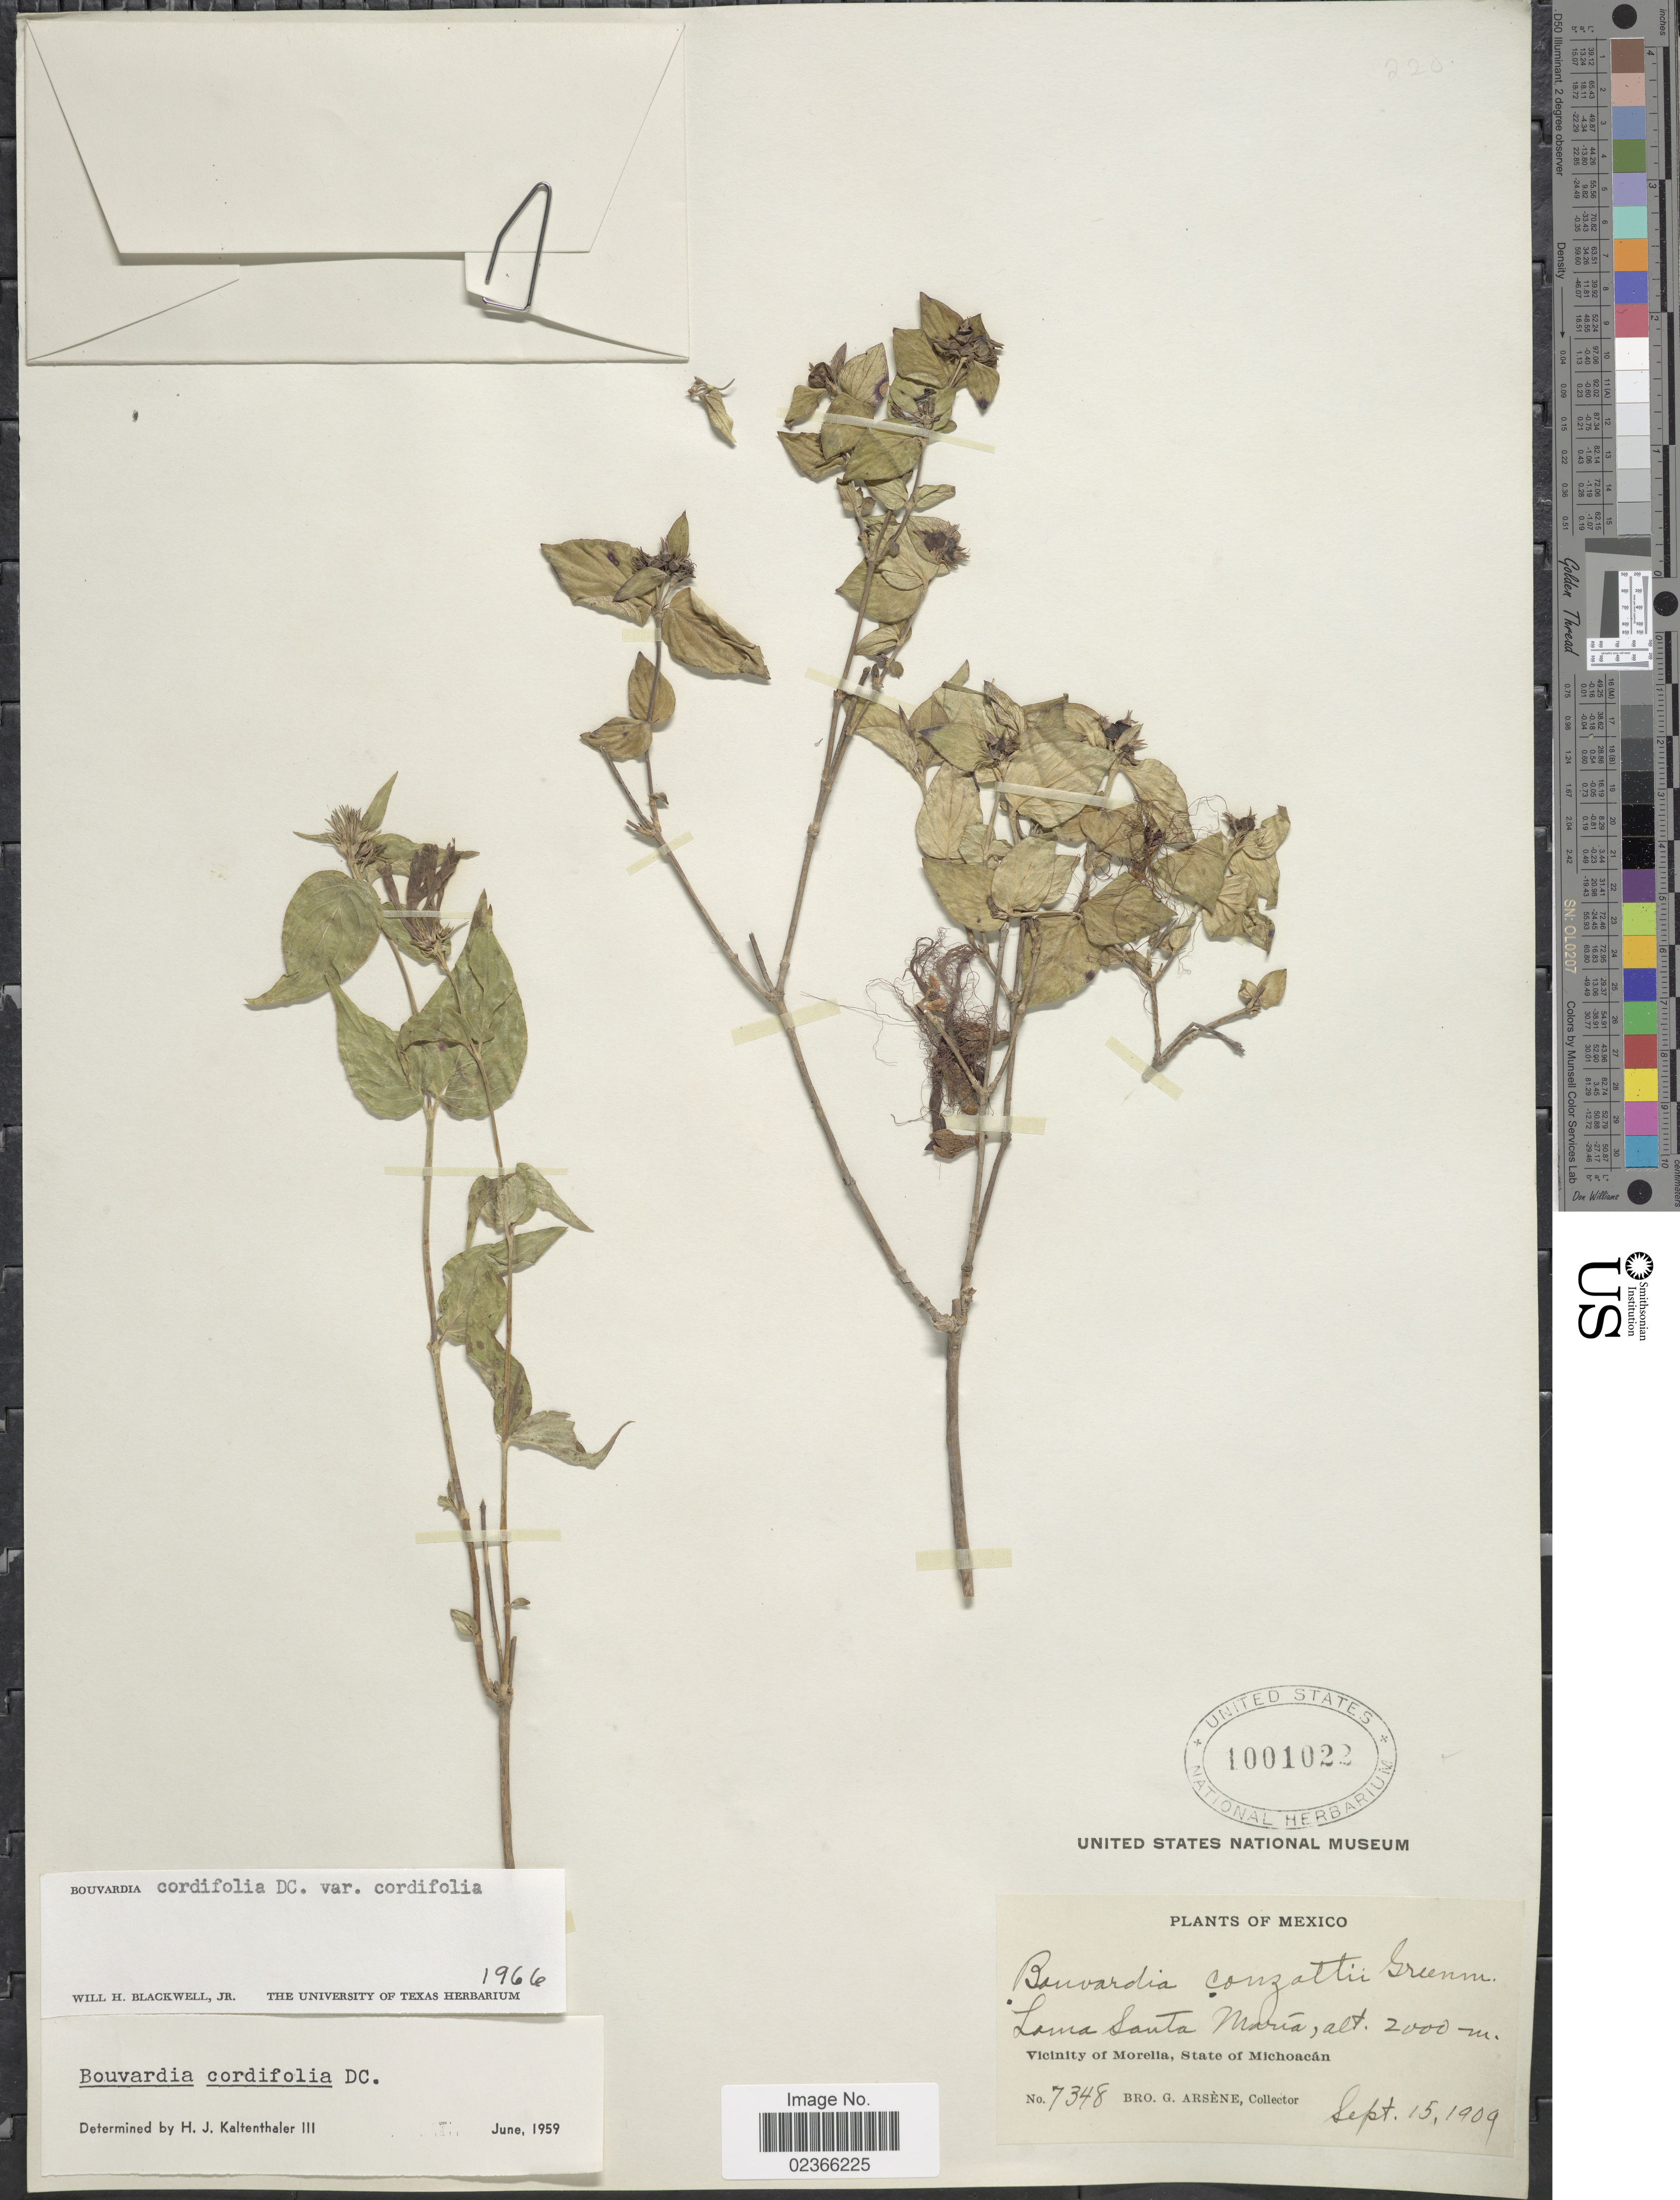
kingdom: Plantae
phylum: Tracheophyta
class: Magnoliopsida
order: Gentianales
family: Rubiaceae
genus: Bouvardia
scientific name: Bouvardia cordifolia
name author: DC.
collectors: Bro. G. Arsène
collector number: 7348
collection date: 1909-09-15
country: Mexico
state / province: Michoacán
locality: Loma Santa Maria, Vicinity of Morelia, State of Michoacan.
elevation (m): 2000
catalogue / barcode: US 1001022